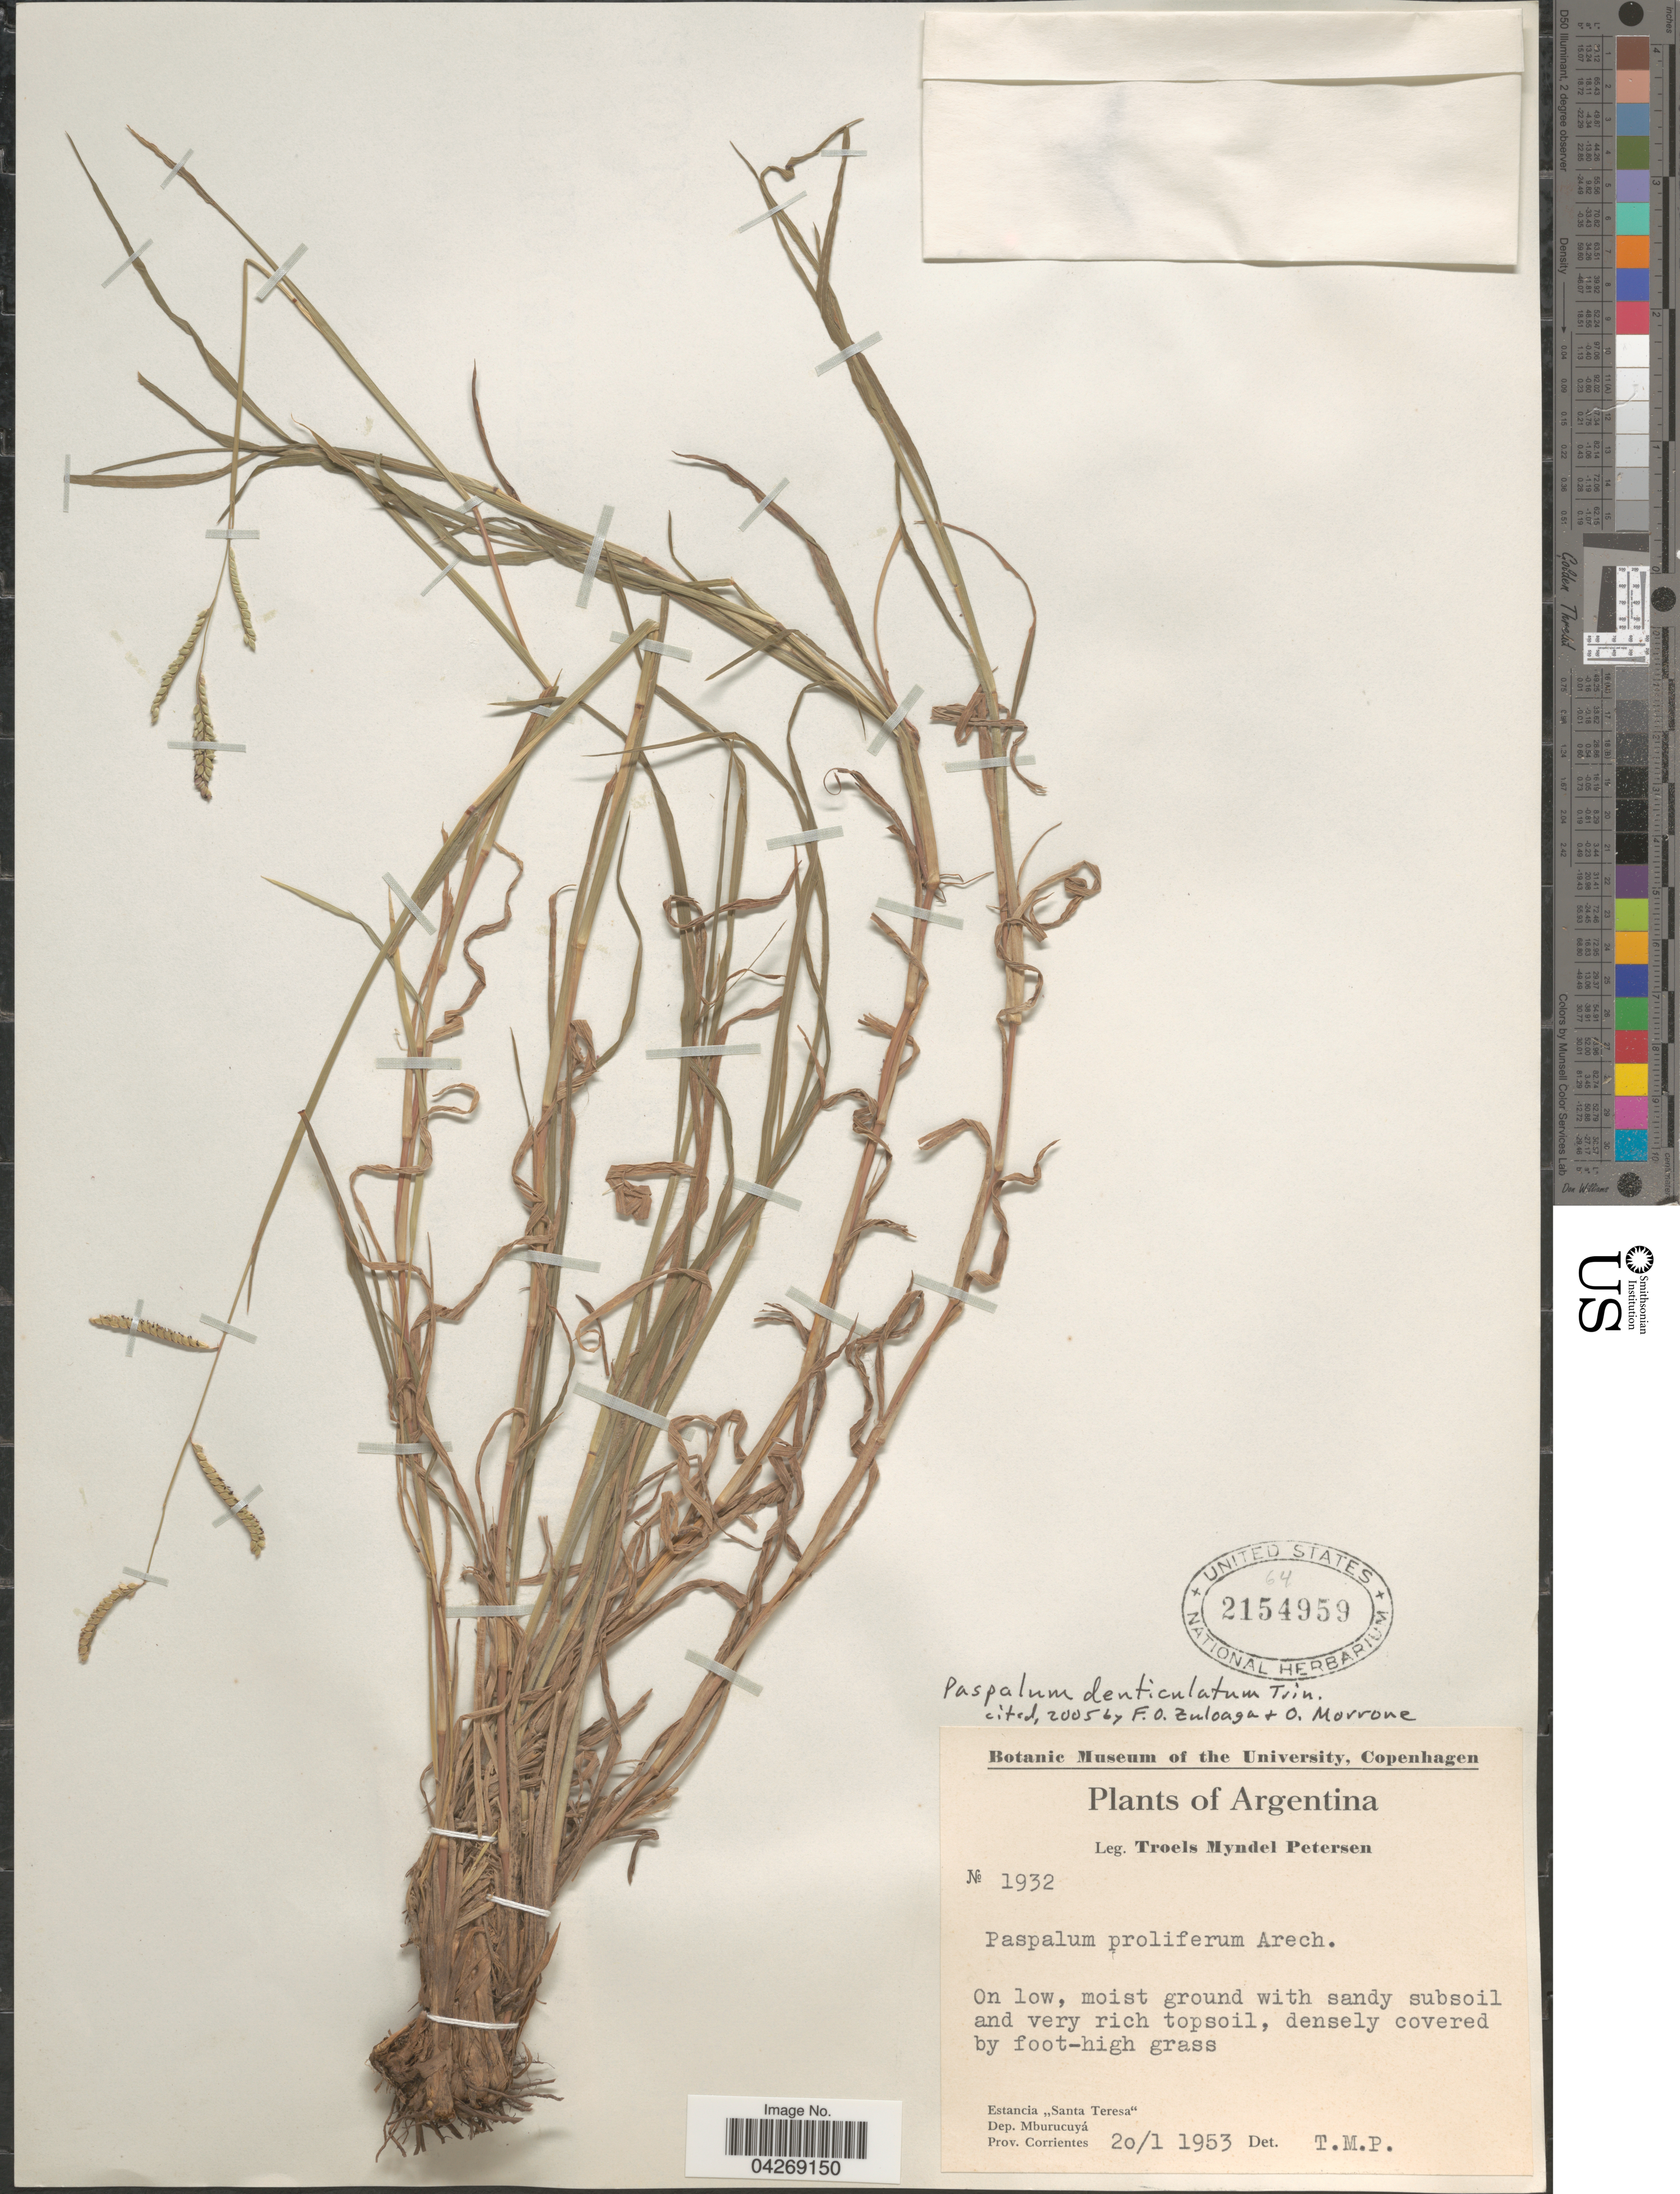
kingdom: Plantae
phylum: Tracheophyta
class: Liliopsida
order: Poales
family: Poaceae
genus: Paspalum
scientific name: Paspalum denticulatum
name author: Trin.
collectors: T. M. Petersen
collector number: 1932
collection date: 1953-01-20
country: Argentina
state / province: Corrientes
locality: Estancia "Santa Teresa". Dep. Mburucuyá.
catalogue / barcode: US 2154959